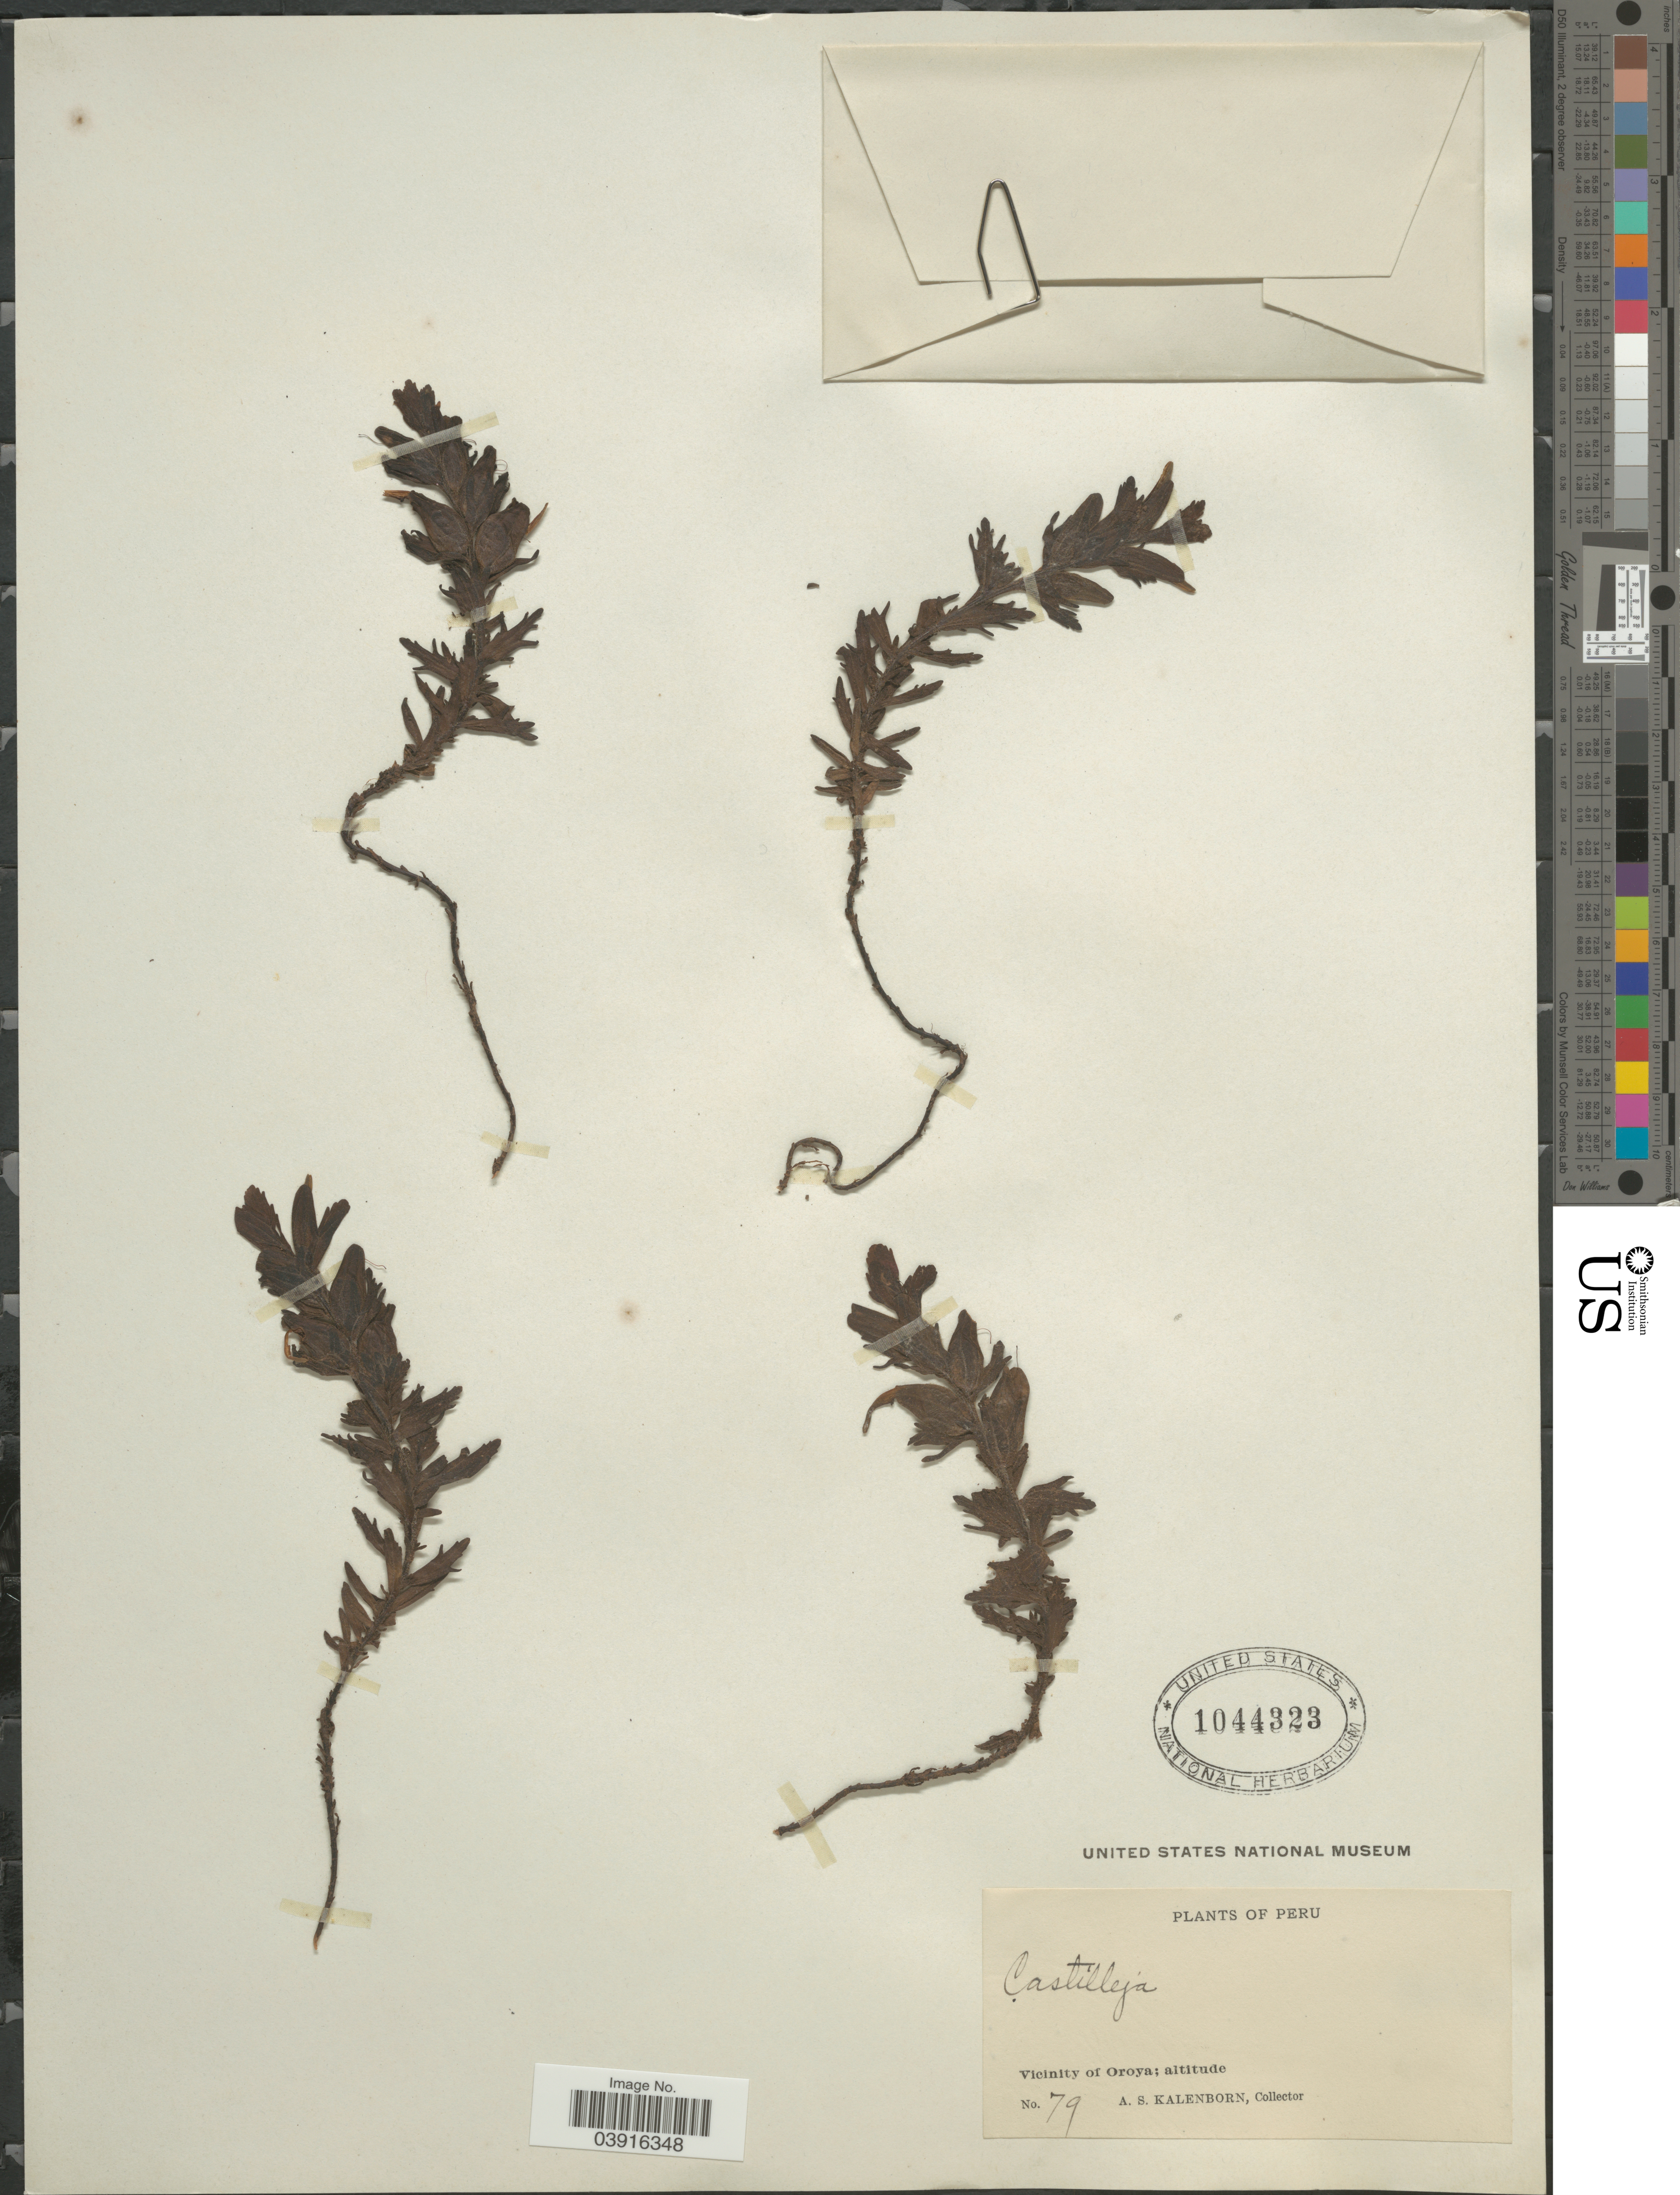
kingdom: Plantae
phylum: Tracheophyta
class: Magnoliopsida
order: Lamiales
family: Orobanchaceae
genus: Castilleja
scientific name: Castilleja pumila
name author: (Benth.) Wedd.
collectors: A. Kalenborn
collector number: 79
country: Peru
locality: Vicinity of Oroya.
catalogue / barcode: US 1044323